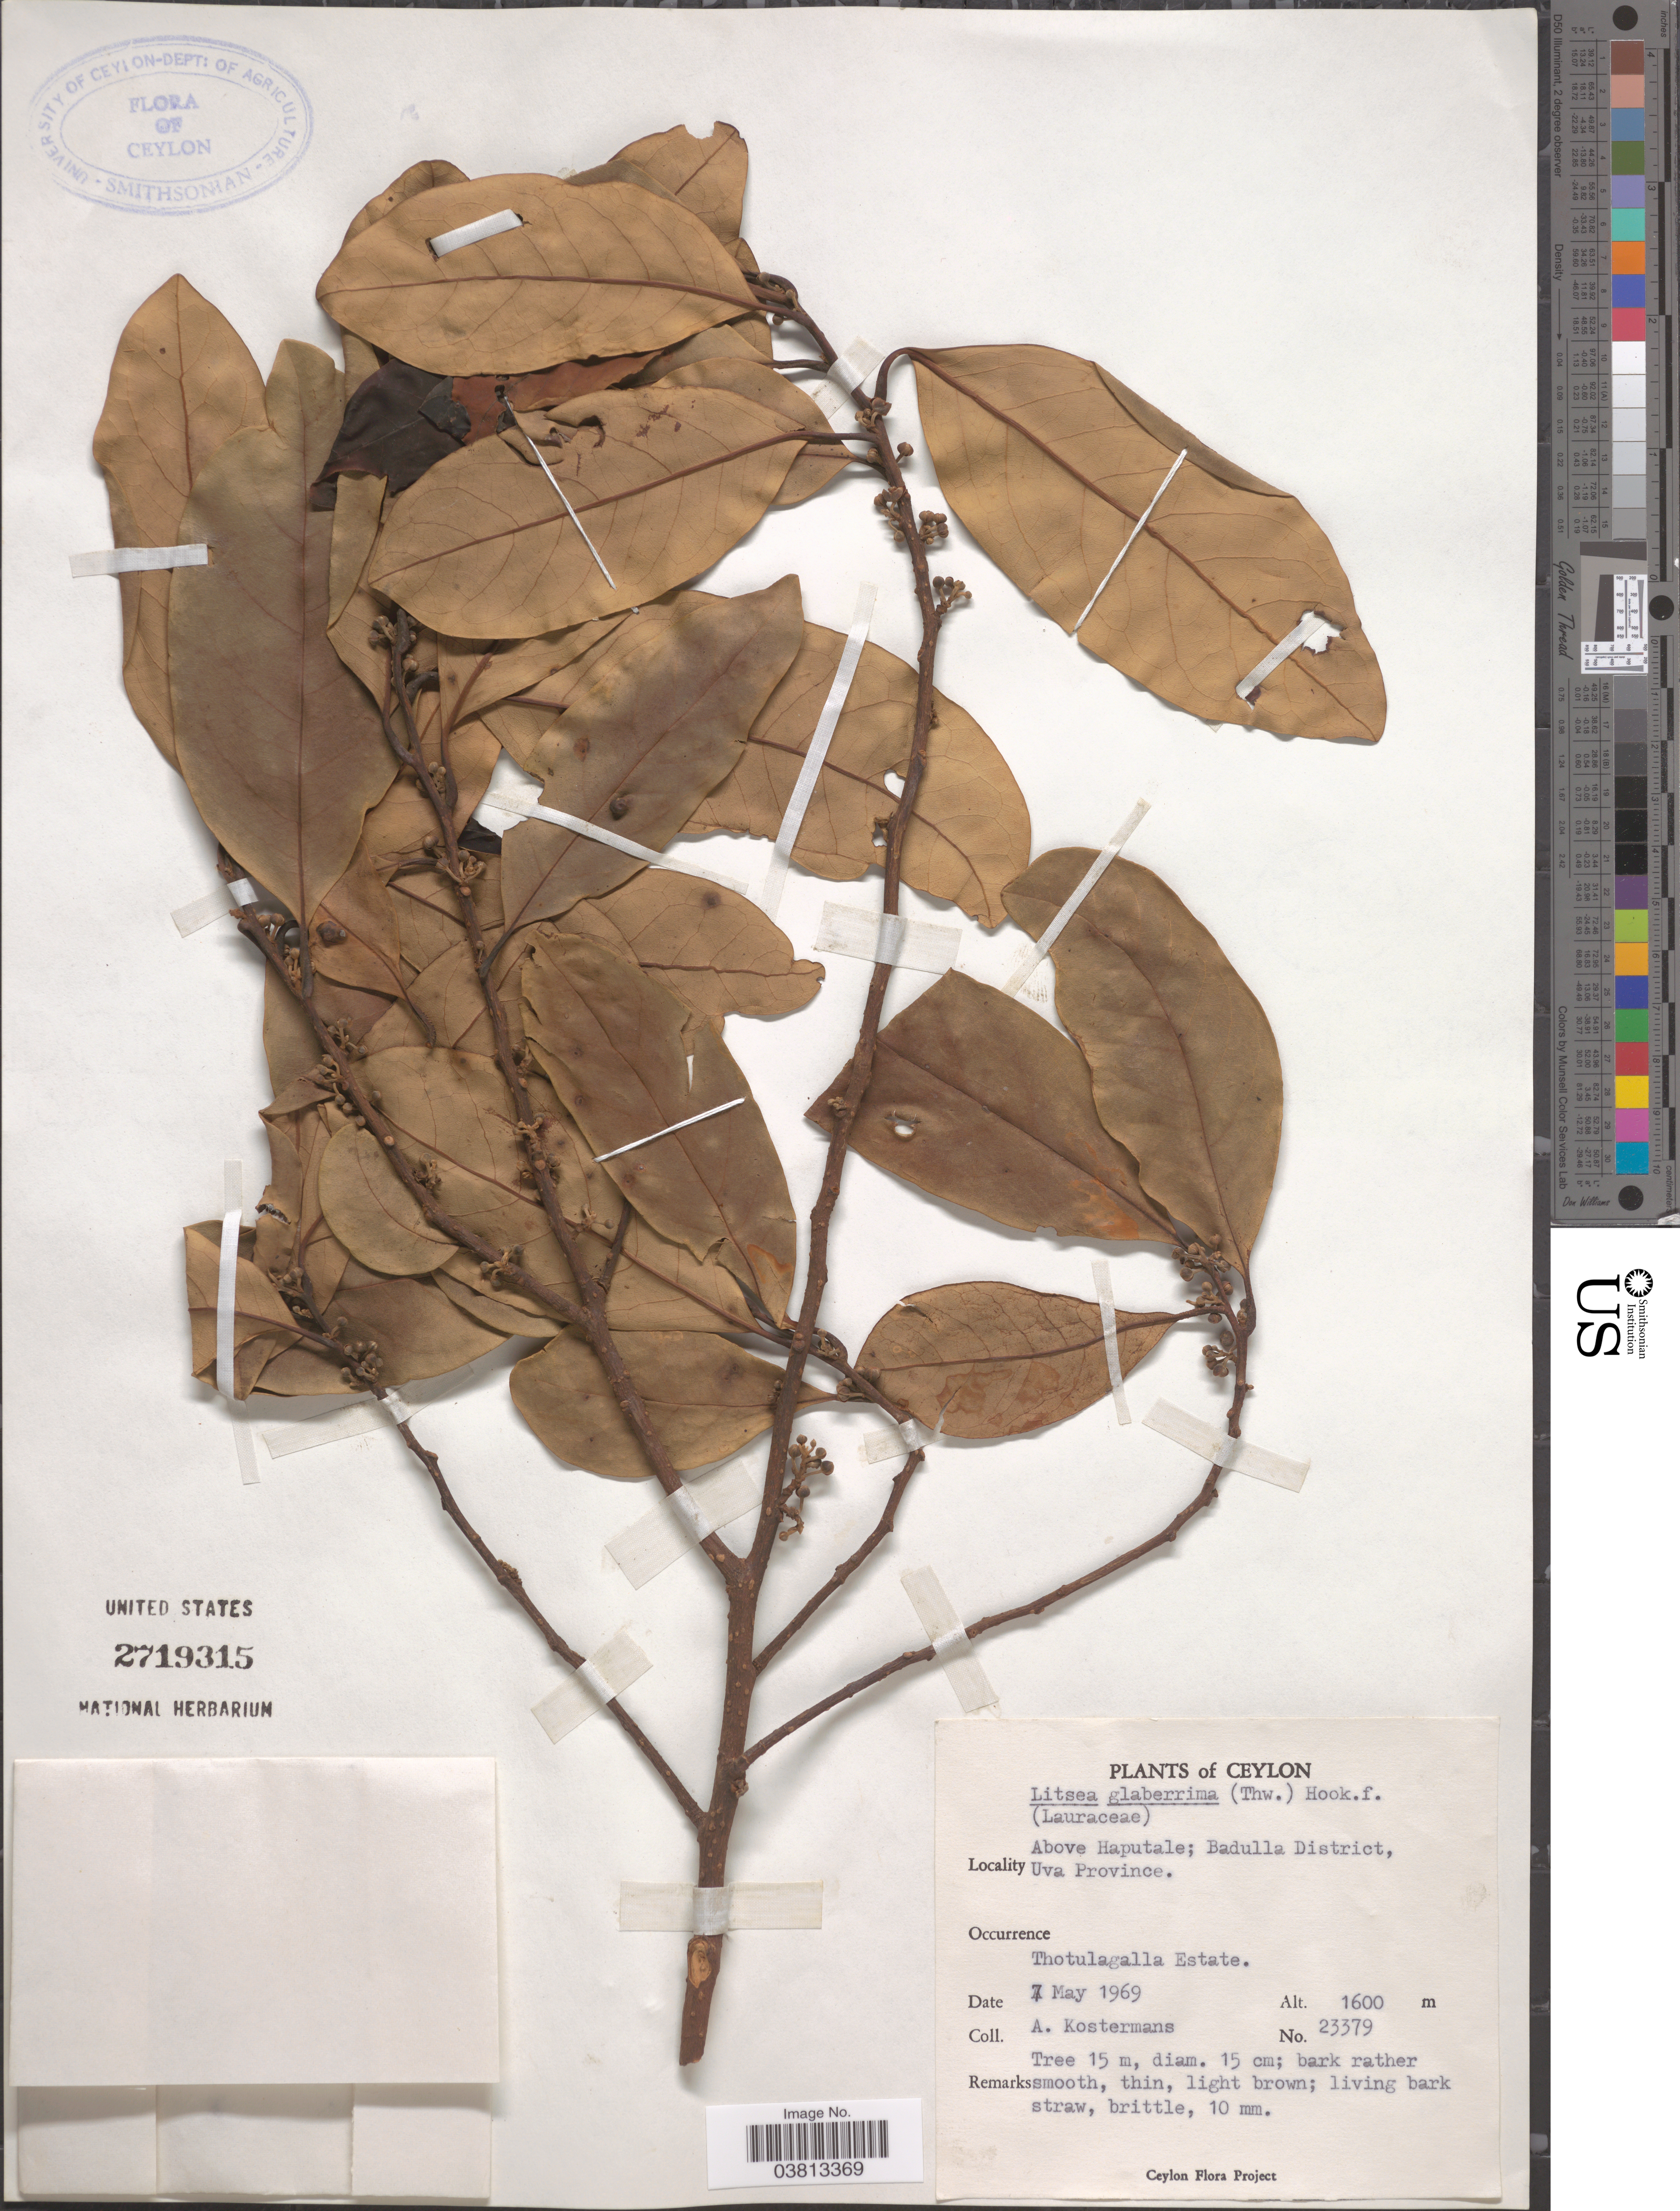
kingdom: Plantae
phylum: Tracheophyta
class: Magnoliopsida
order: Laurales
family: Lauraceae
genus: Litsea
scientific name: Litsea glaberrima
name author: (Thwaites) Trimen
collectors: A. J. G. Kostermans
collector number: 23379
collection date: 1969-05-07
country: Sri Lanka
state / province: Uva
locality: Ceylon. Above Haputale; Badulla District. Thotulagalla Estate.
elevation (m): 1600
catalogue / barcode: US 2719315